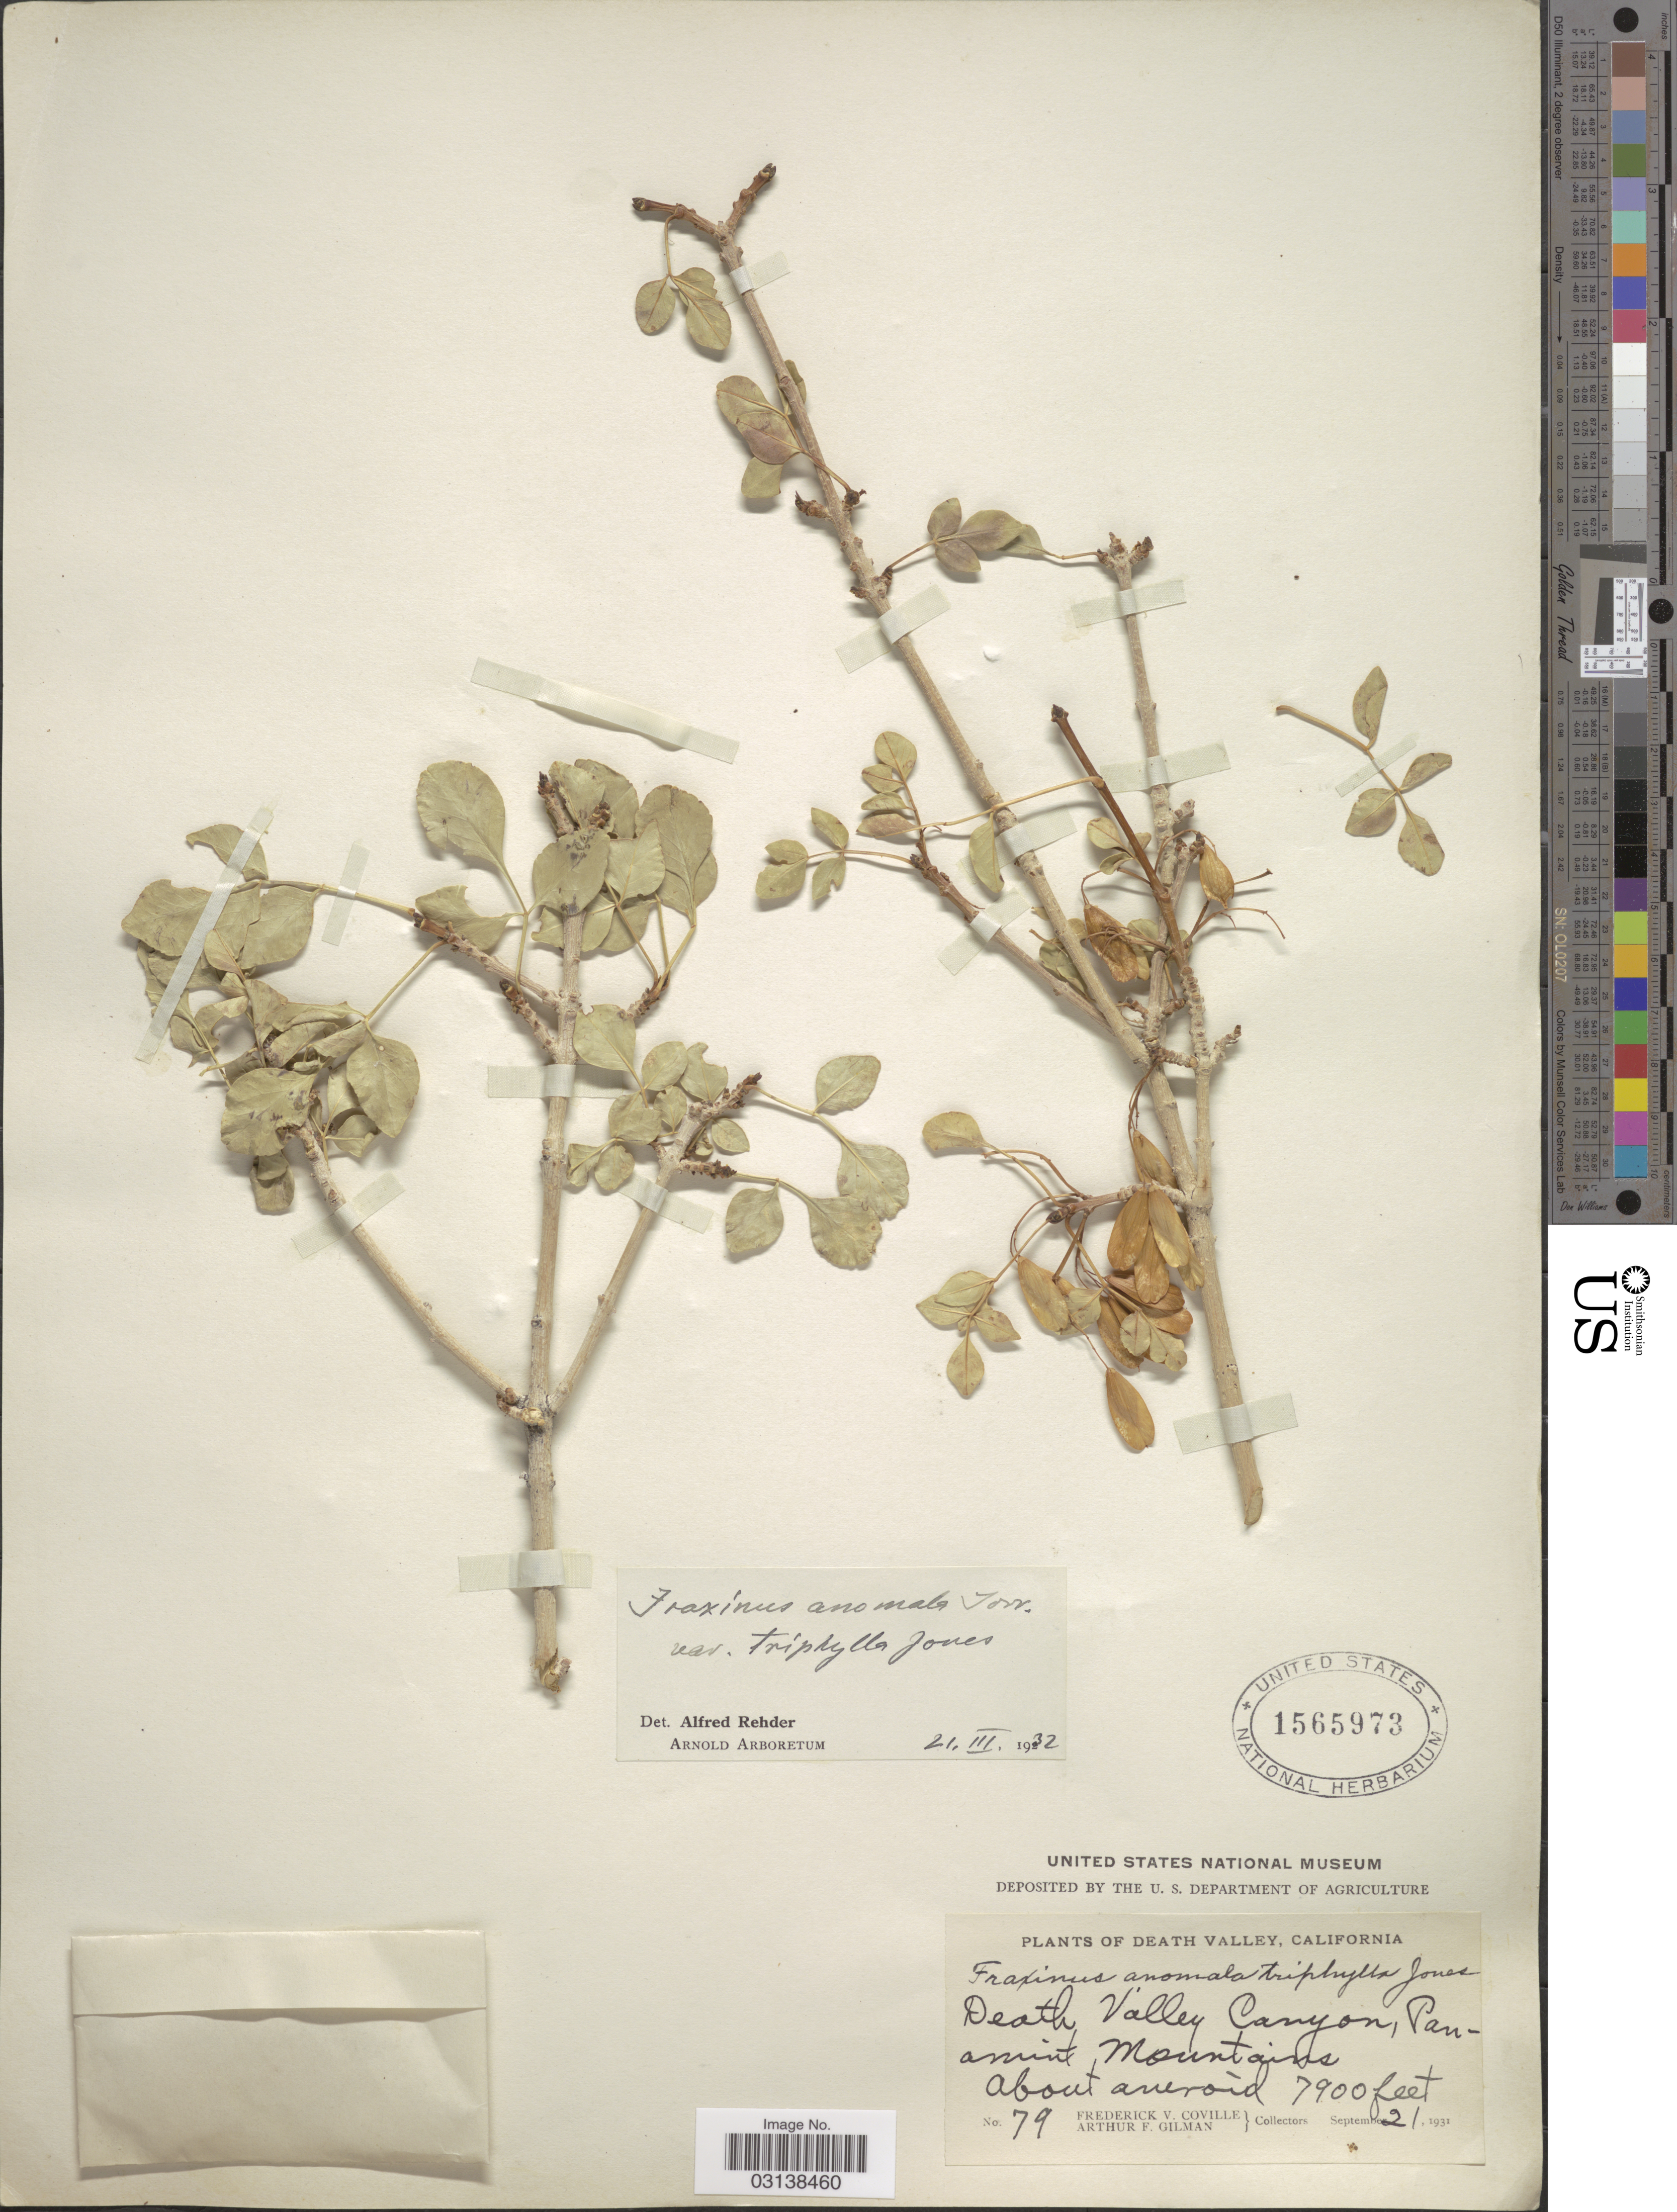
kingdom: Plantae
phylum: Tracheophyta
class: Magnoliopsida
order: Lamiales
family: Oleaceae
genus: Fraxinus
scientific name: Fraxinus anomala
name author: Torr. ex S. Watson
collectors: F. V. Coville & A. Gilman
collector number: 79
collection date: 1931-09-21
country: United States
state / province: California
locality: Death Valley, Death Valley Canyon, Panamint Mountains.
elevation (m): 2408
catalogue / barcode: US 1565973